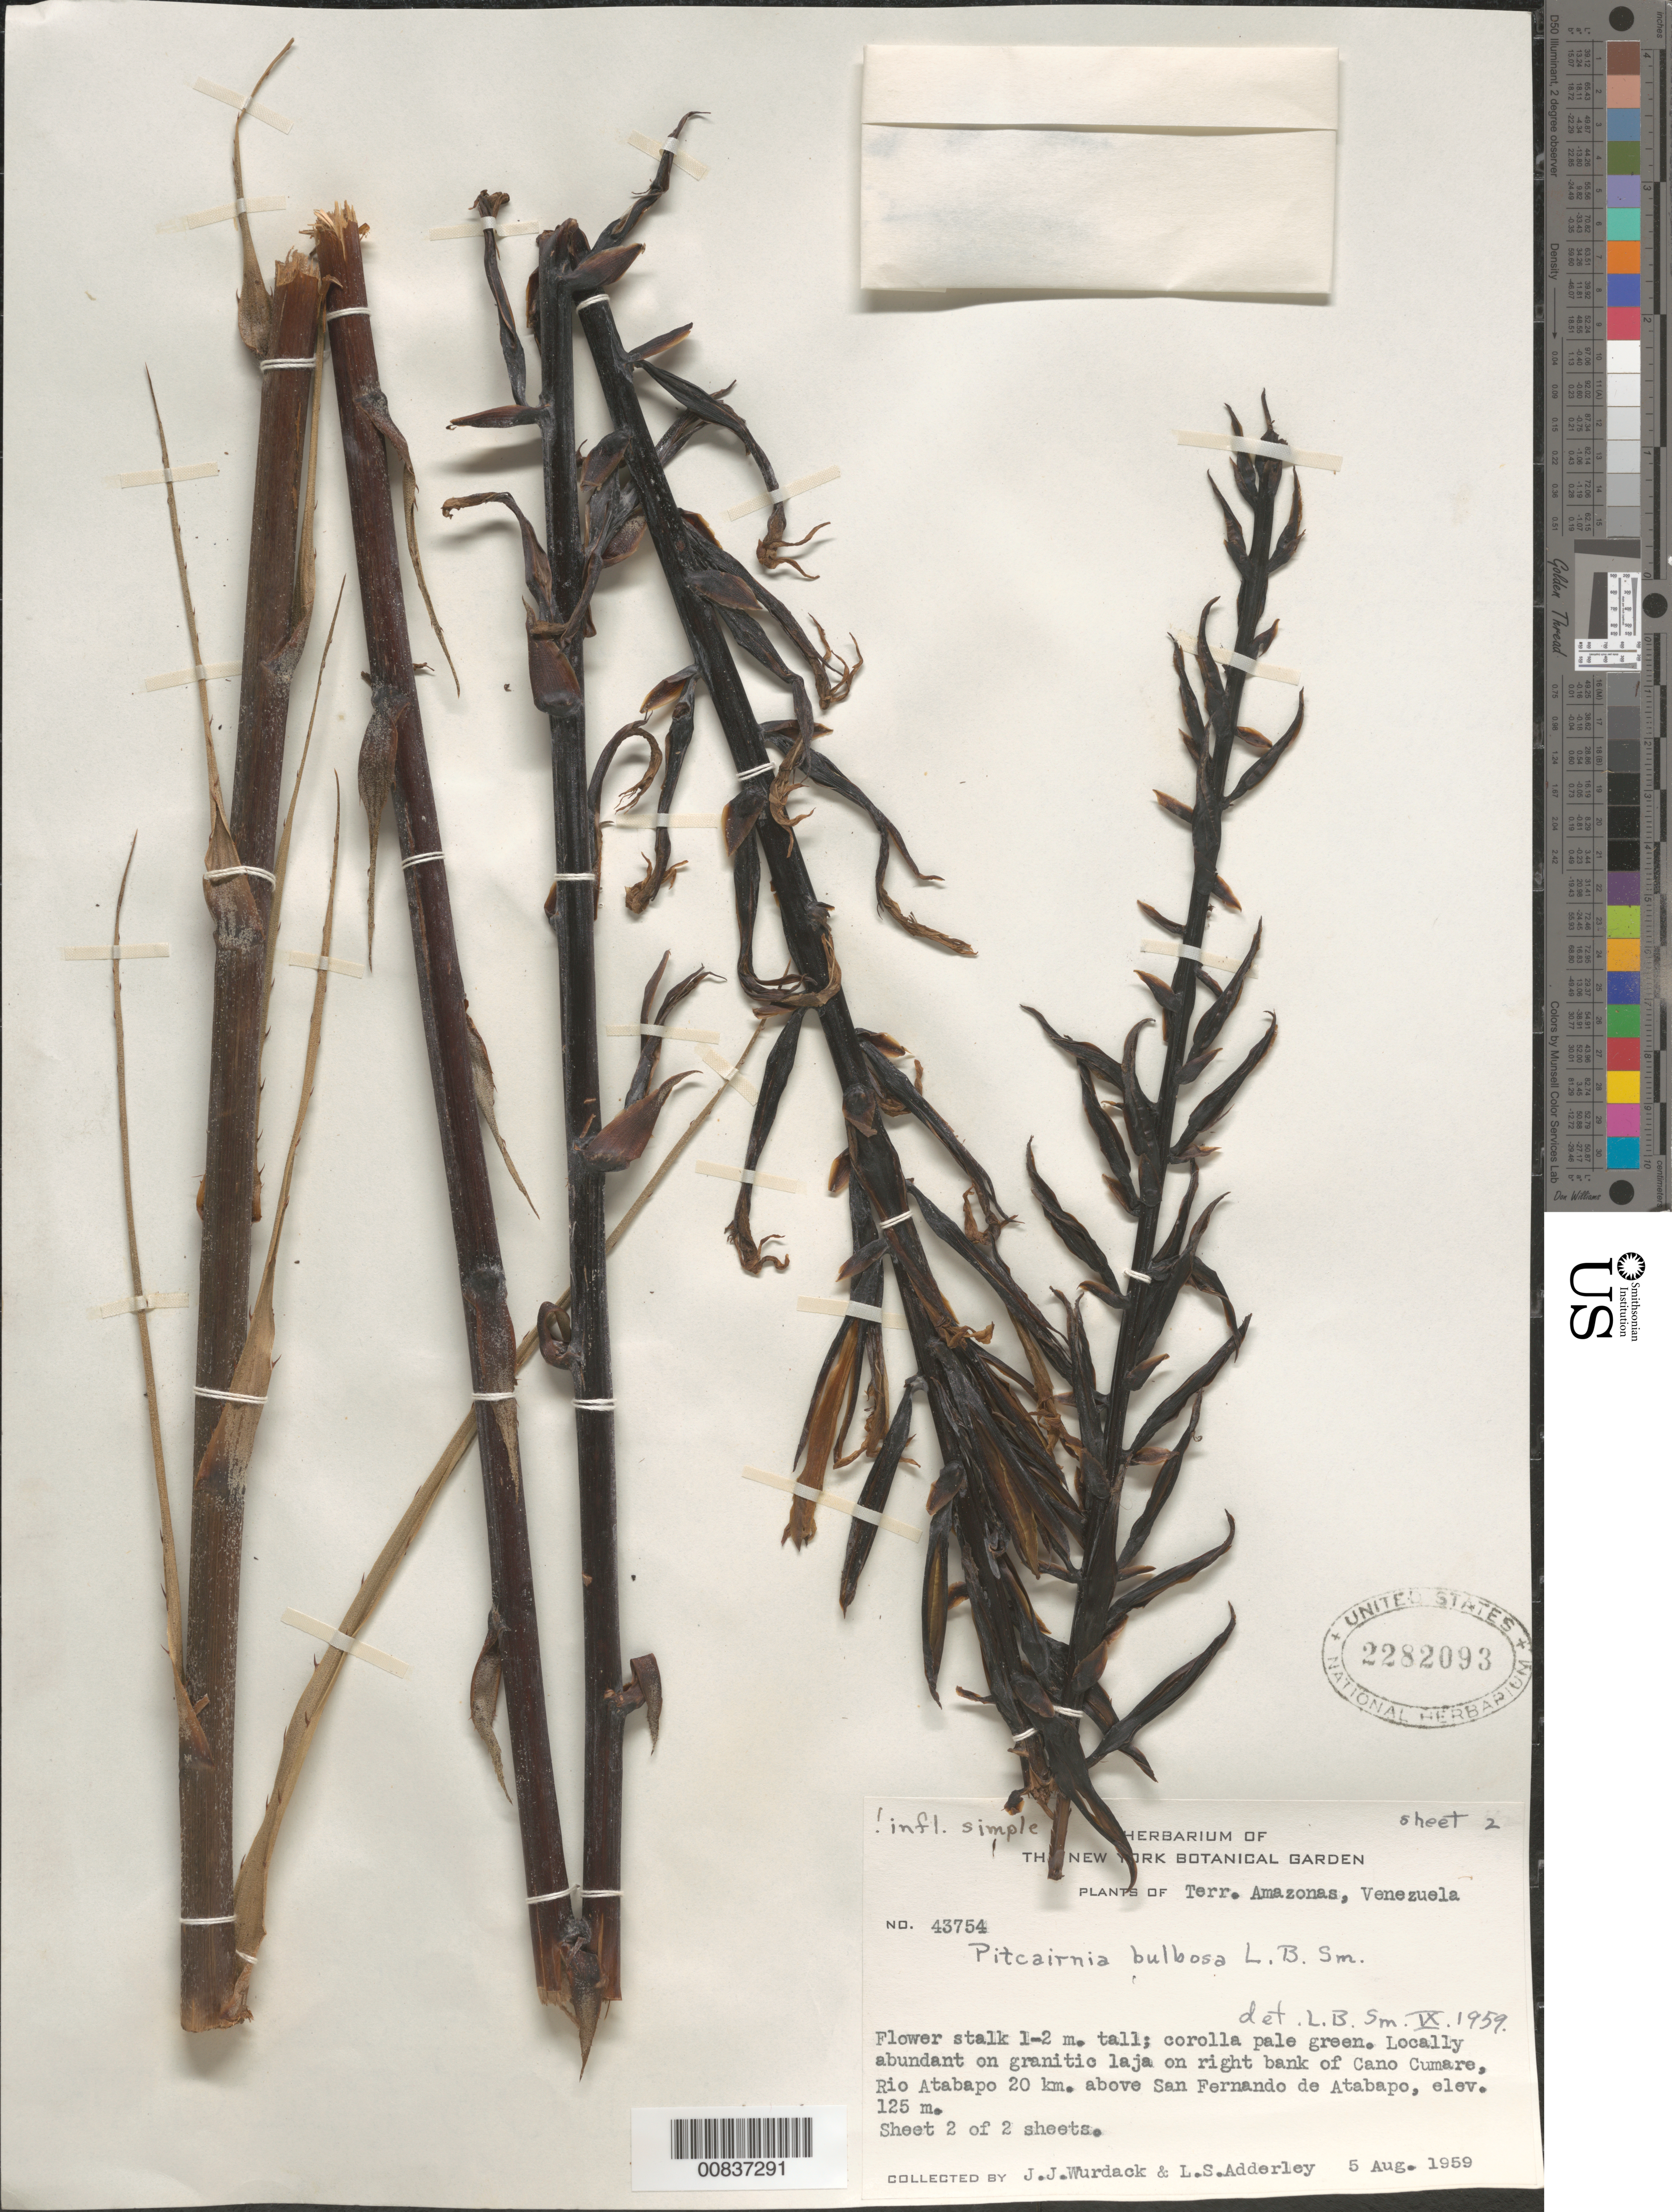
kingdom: Plantae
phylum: Tracheophyta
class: Liliopsida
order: Poales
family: Bromeliaceae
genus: Pitcairnia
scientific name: Pitcairnia bulbosa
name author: L.B. Sm.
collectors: J. J. Wurdack & L. S. Adderley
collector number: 43754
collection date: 1959-08-05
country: Venezuela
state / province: Amazonas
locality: Terr. Amazonas. On granitic laja on right bank of Cano Cumare, Rio Atabapo 20 km. above San Fernando de Atabapo.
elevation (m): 125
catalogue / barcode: US 2282093